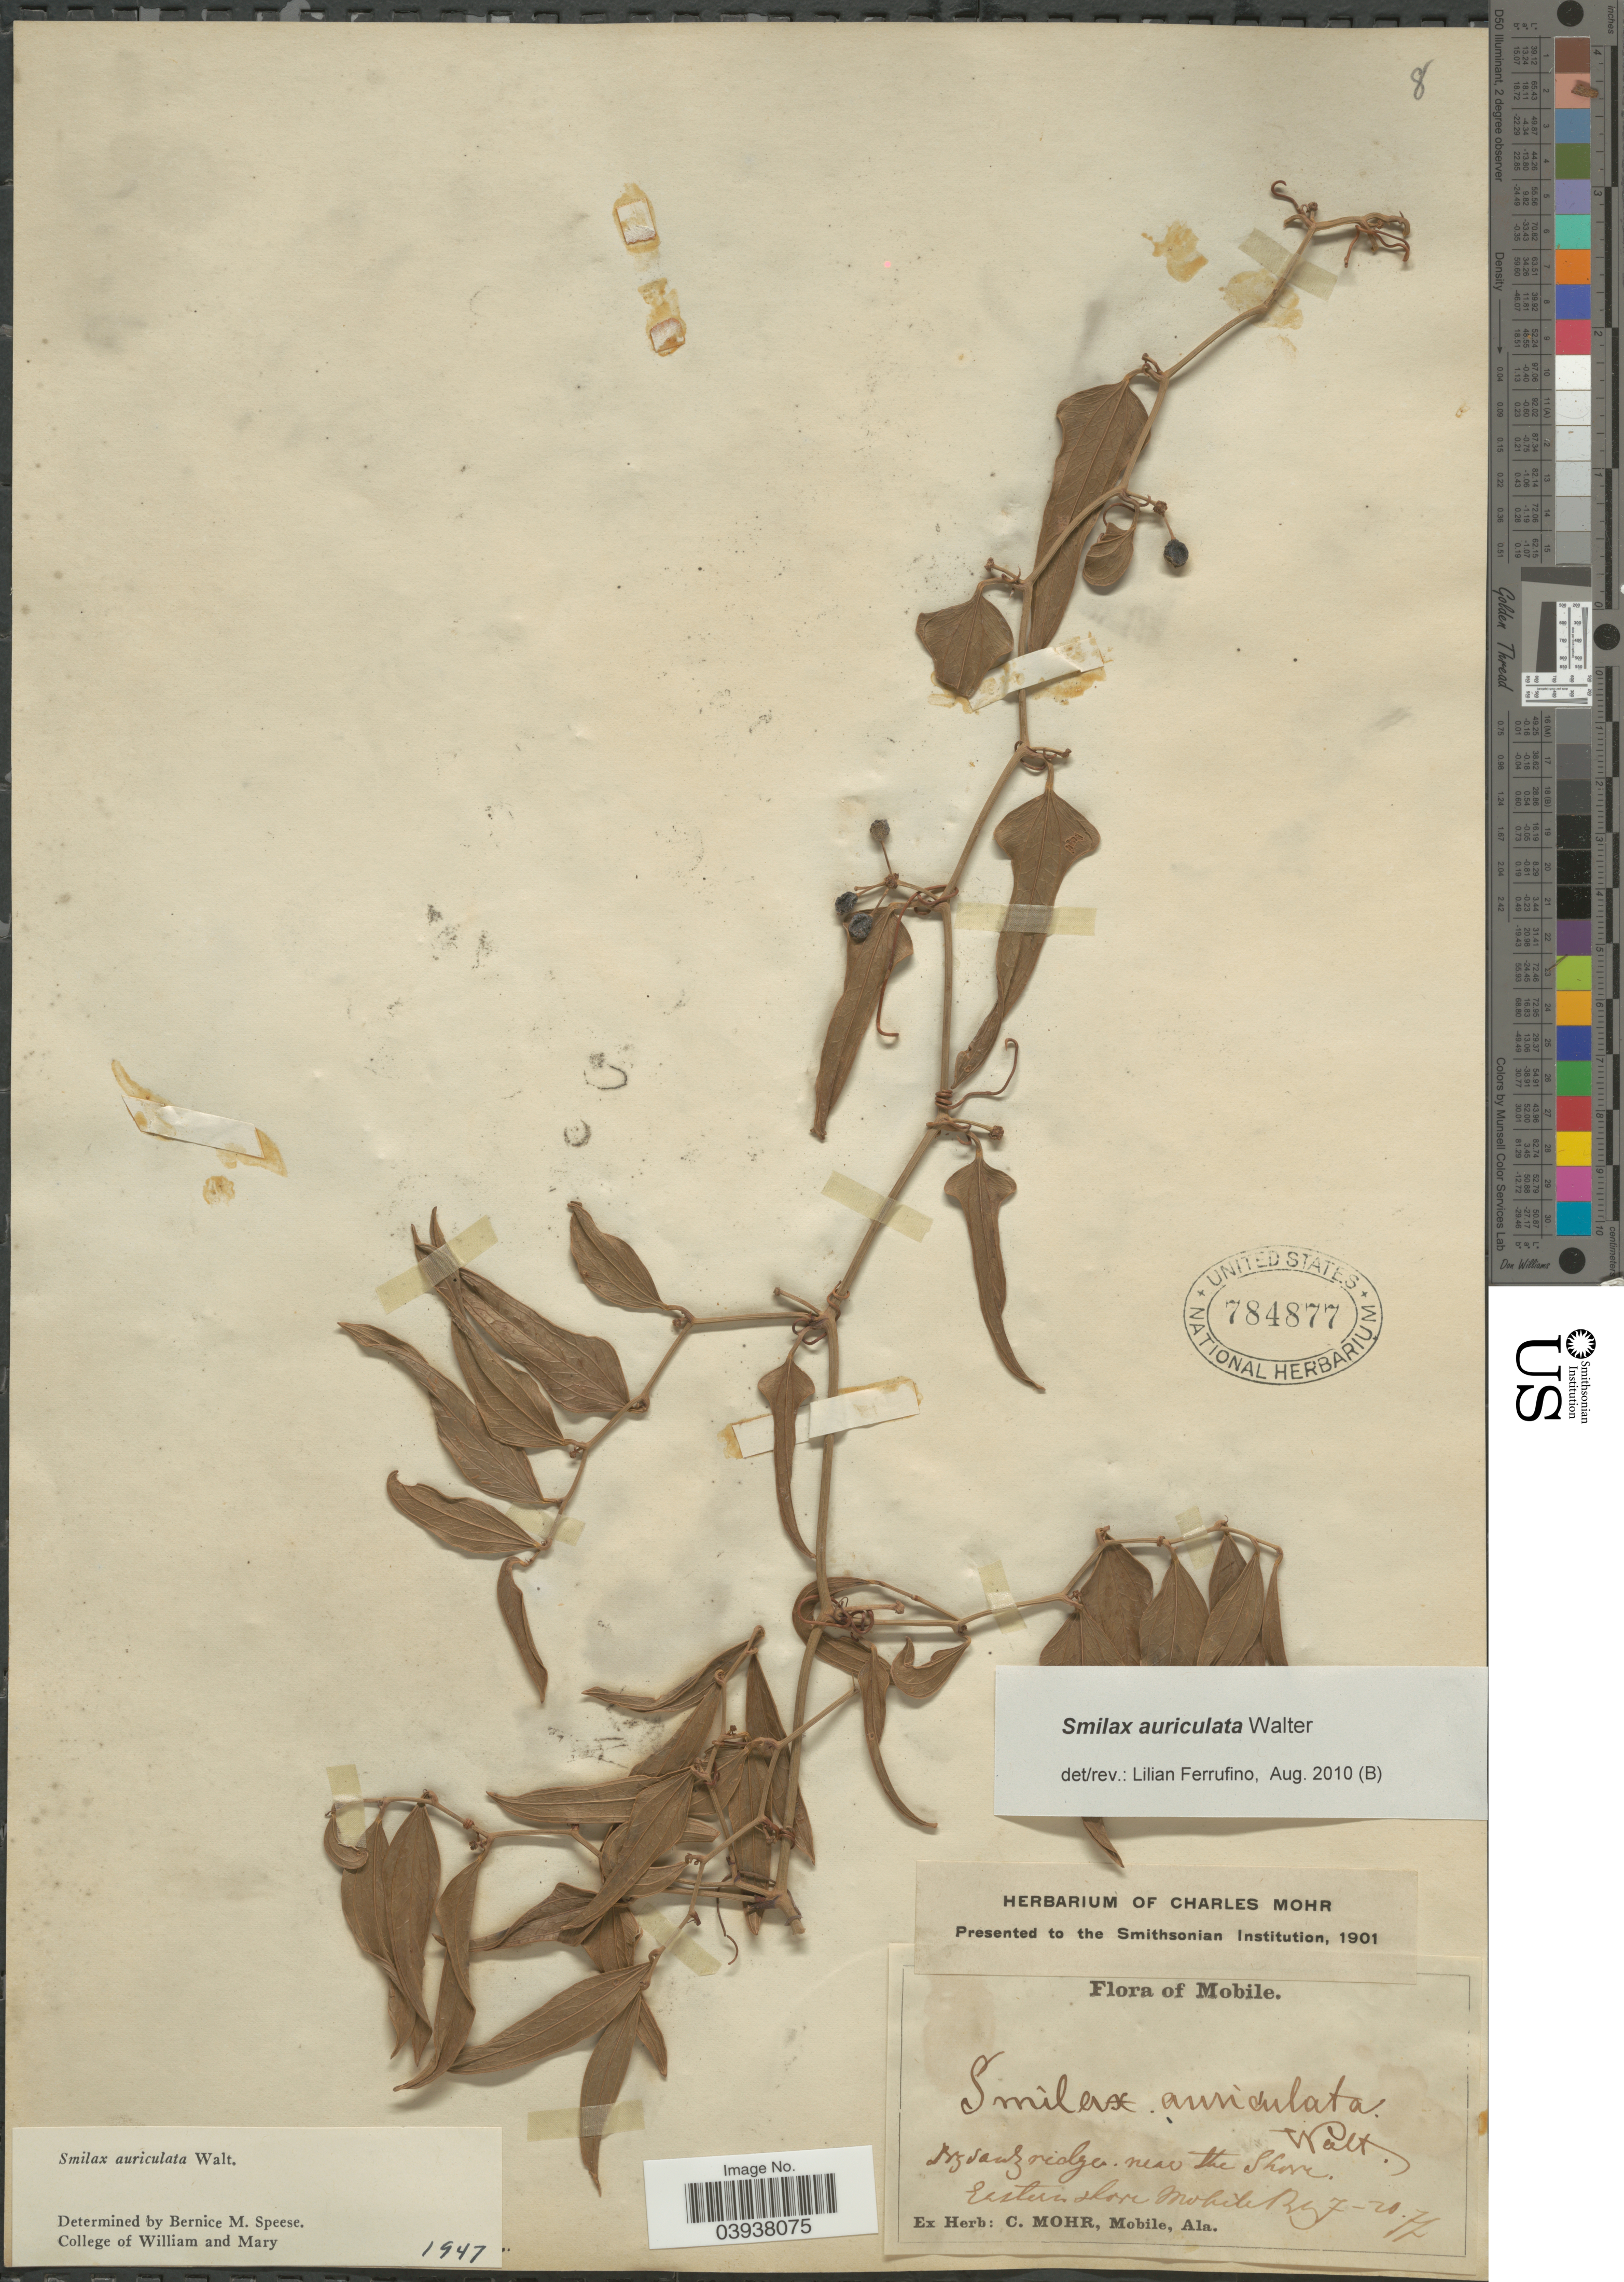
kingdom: Plantae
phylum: Tracheophyta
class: Liliopsida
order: Liliales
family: Smilacaceae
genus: Smilax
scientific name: Smilax auriculata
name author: Walter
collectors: ex herb. Charles Mohr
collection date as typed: Transcribed d/m/y: 20/7/77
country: United States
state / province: Alabama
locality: Mobile. Dry sand ridge near the shore. Eastern shore Mobile Bay.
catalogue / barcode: US 784877